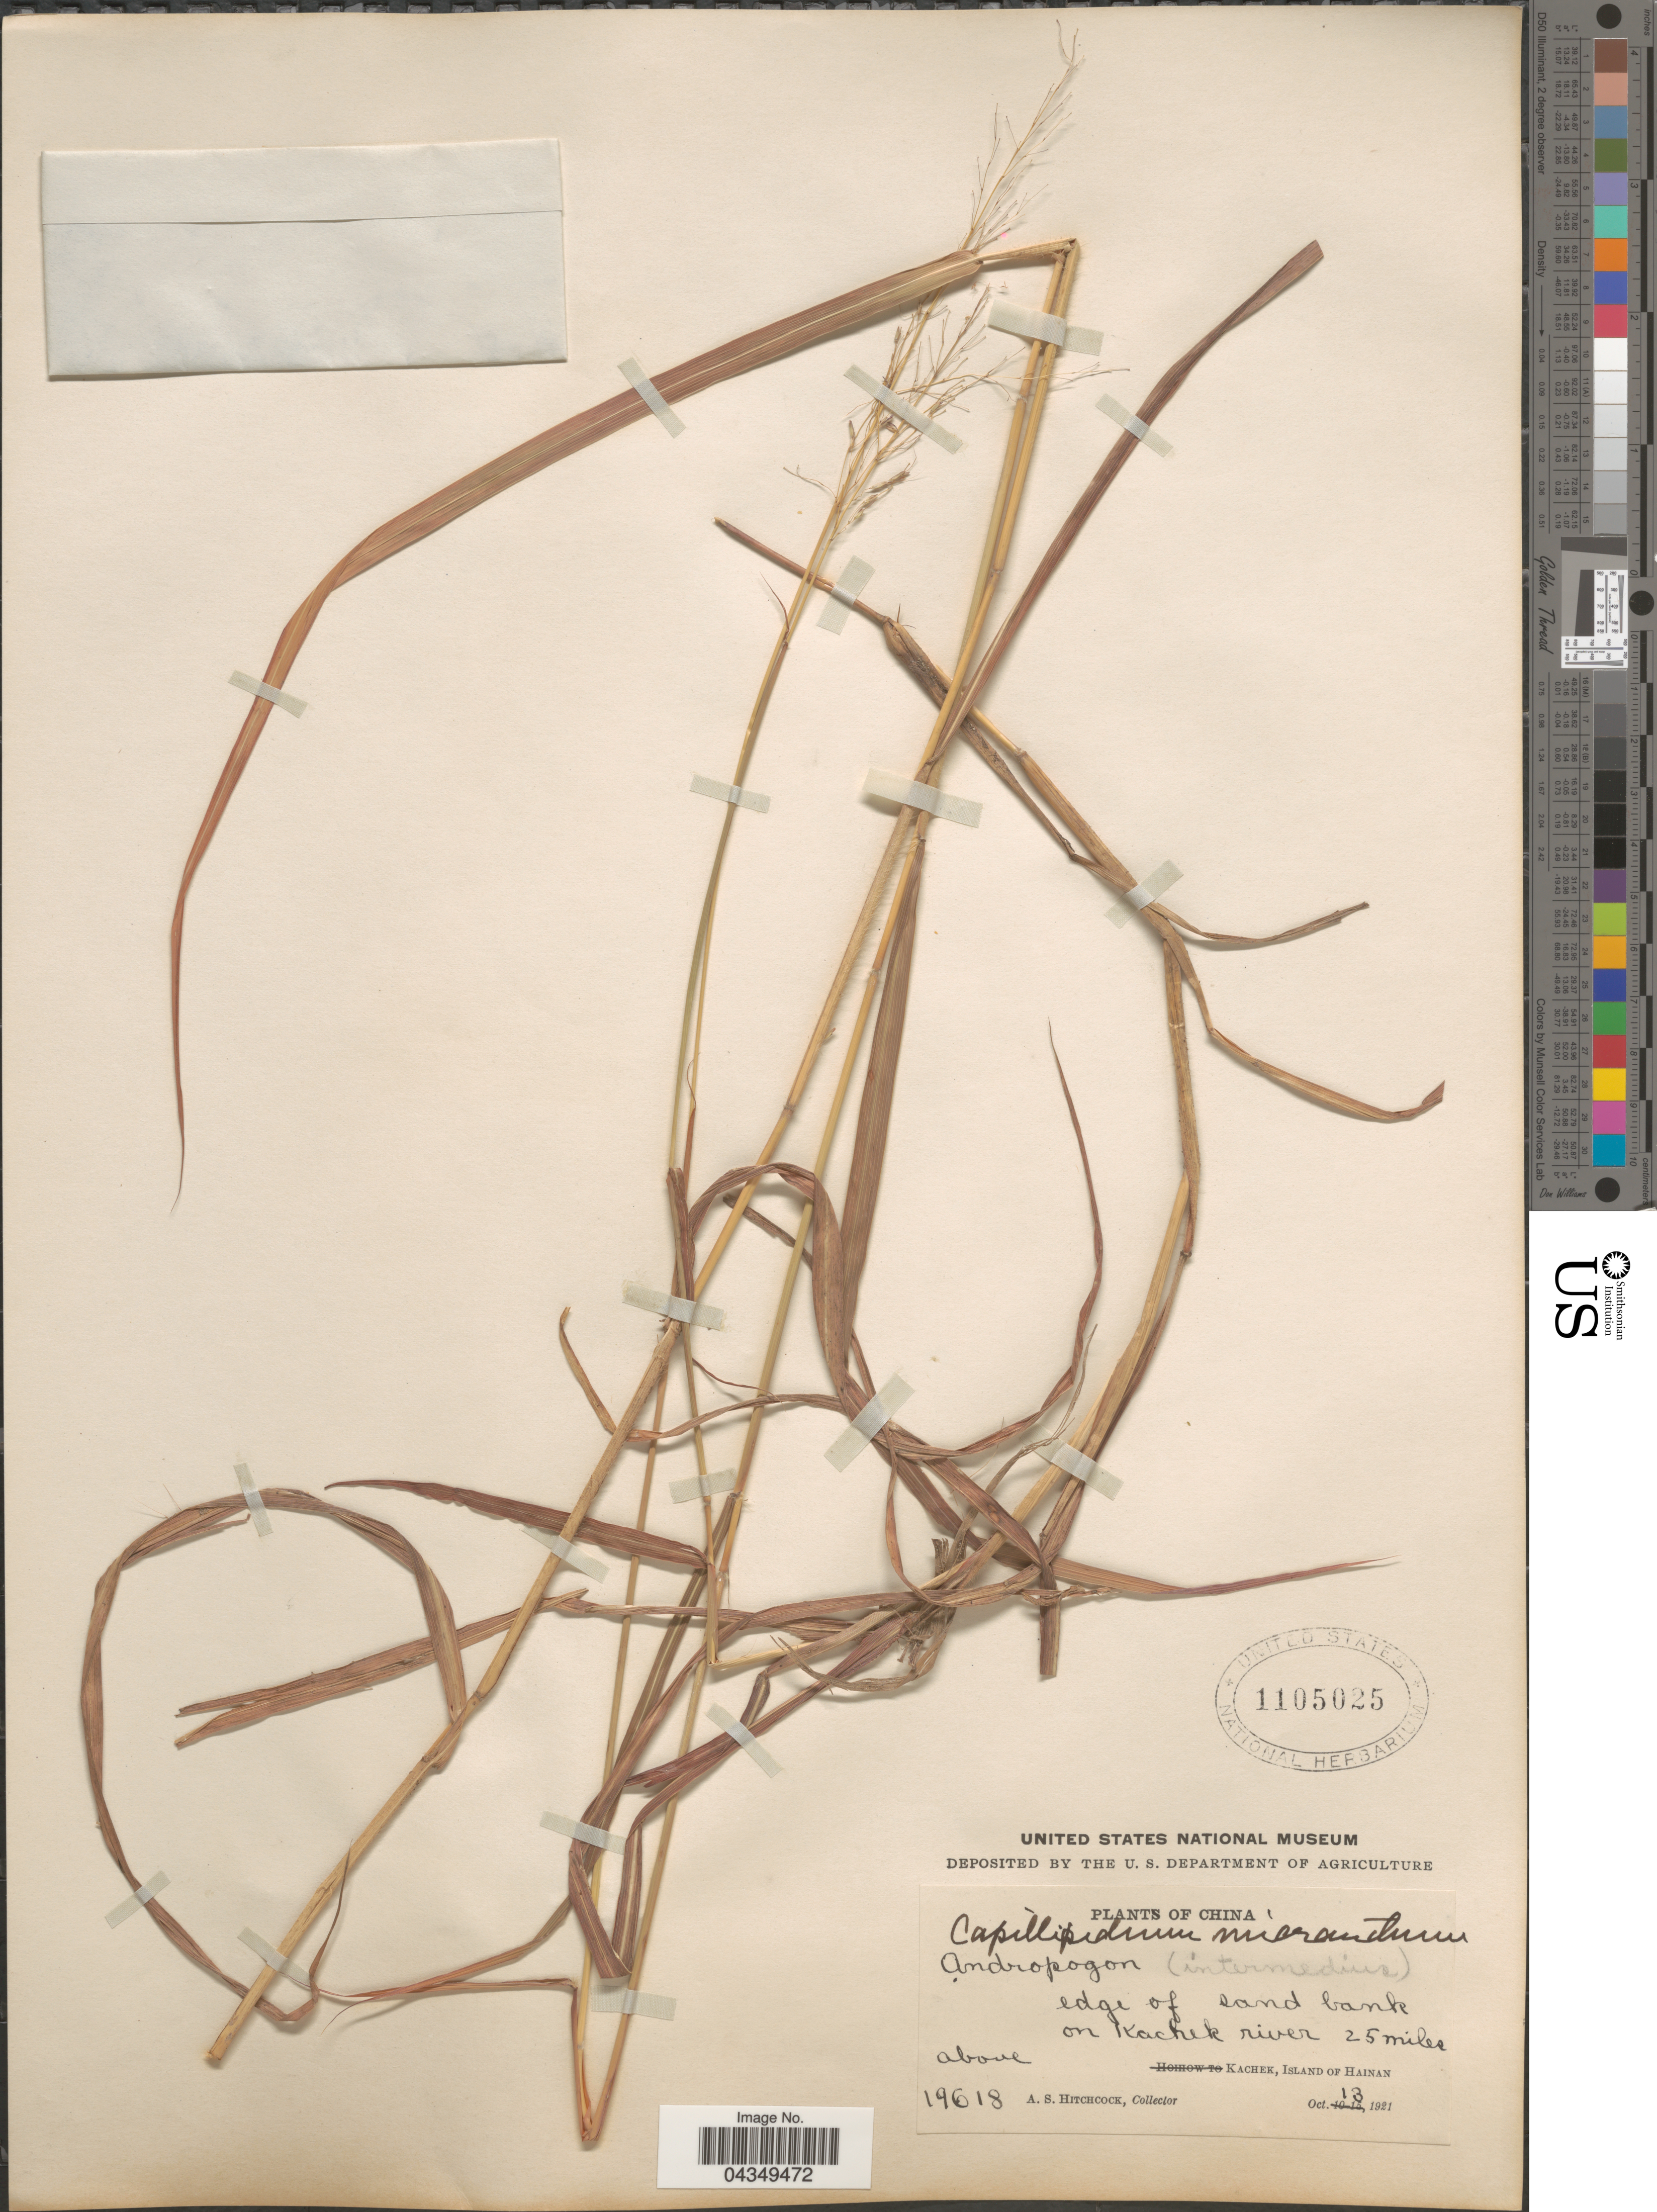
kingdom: Plantae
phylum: Tracheophyta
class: Liliopsida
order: Poales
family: Poaceae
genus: Capillipedium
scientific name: Capillipedium parviflorum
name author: (R. Br.) Stapf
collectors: A. S. Hitchcock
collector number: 19618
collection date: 1921-10-13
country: China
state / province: Hainan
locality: Edge of sand bank on Kachek river 25 miles above Kachek, Island of Hainan.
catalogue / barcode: US 1105025